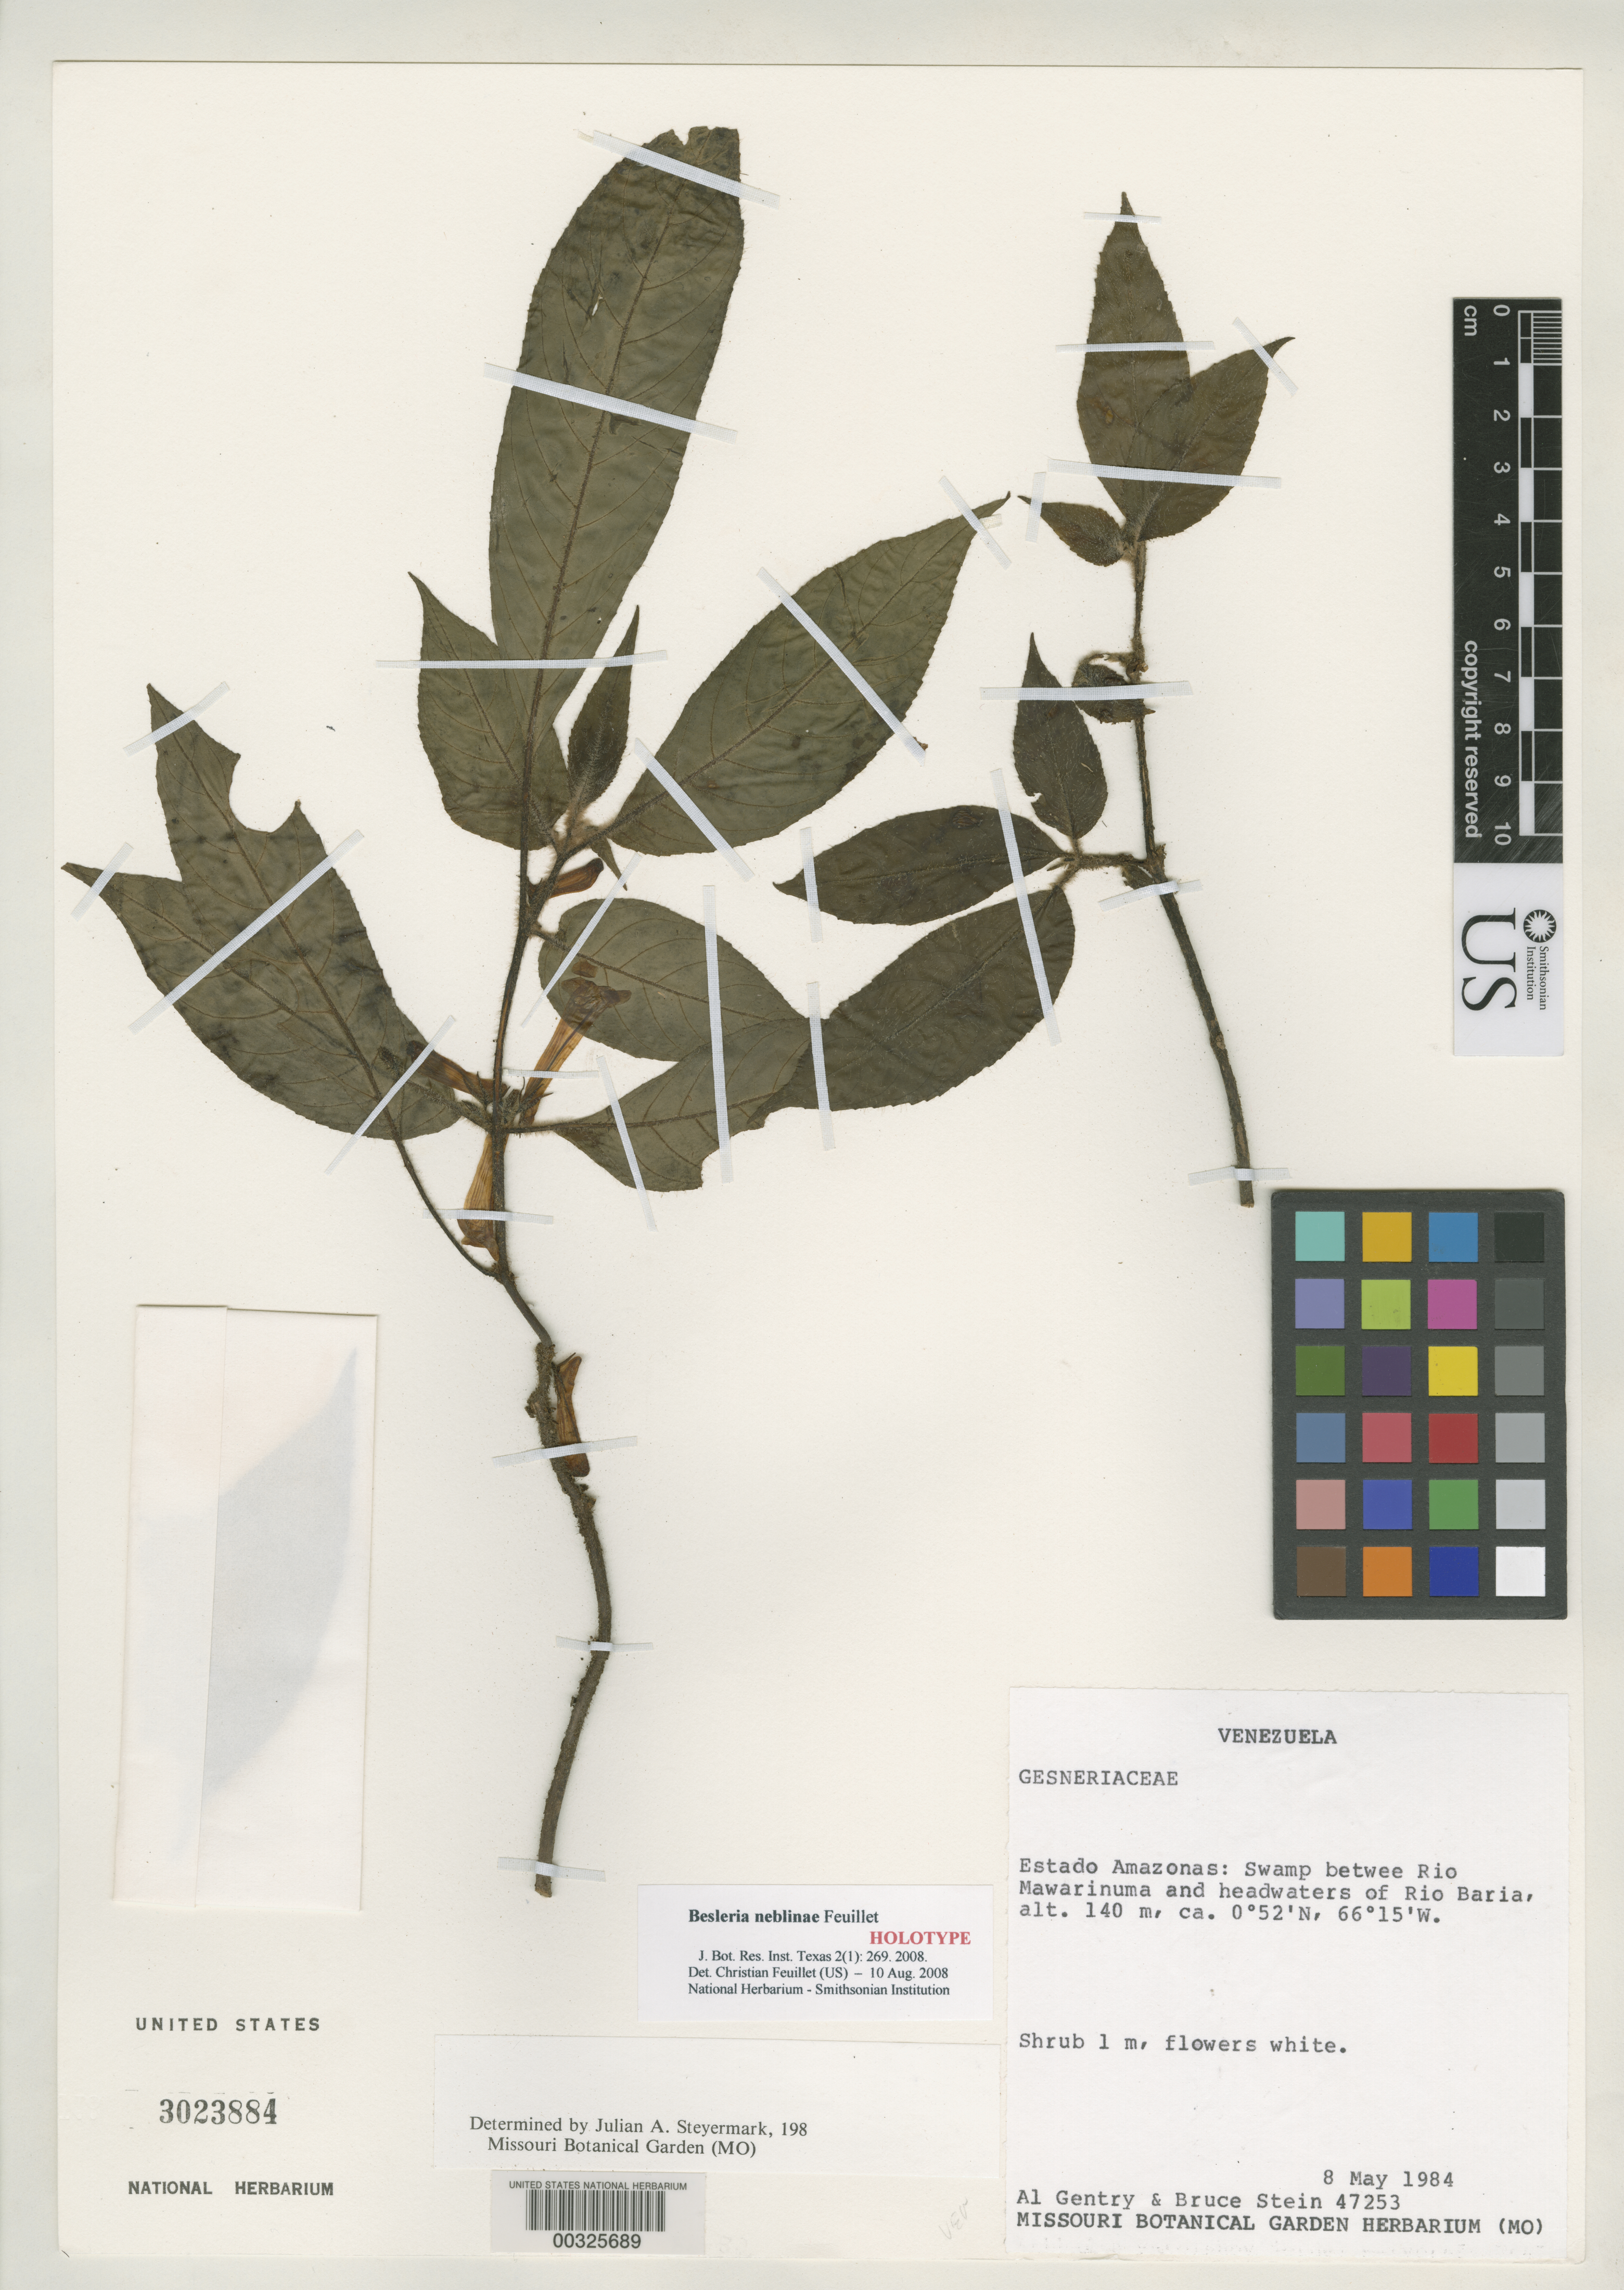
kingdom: Plantae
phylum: Tracheophyta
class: Magnoliopsida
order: Lamiales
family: Gesneriaceae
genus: Besleria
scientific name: Besleria neblinae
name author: Feuillet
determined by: Feuillet, C.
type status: Holotype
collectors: A. H. Gentry & B. Stein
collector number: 47253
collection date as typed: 08 May 1984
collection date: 1984-05-08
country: Venezuela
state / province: Amazonas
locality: Estado Amazonas: swamp between Rio Mawarinuma and headwaters of Rio Baria.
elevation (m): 140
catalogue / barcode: US 3023884